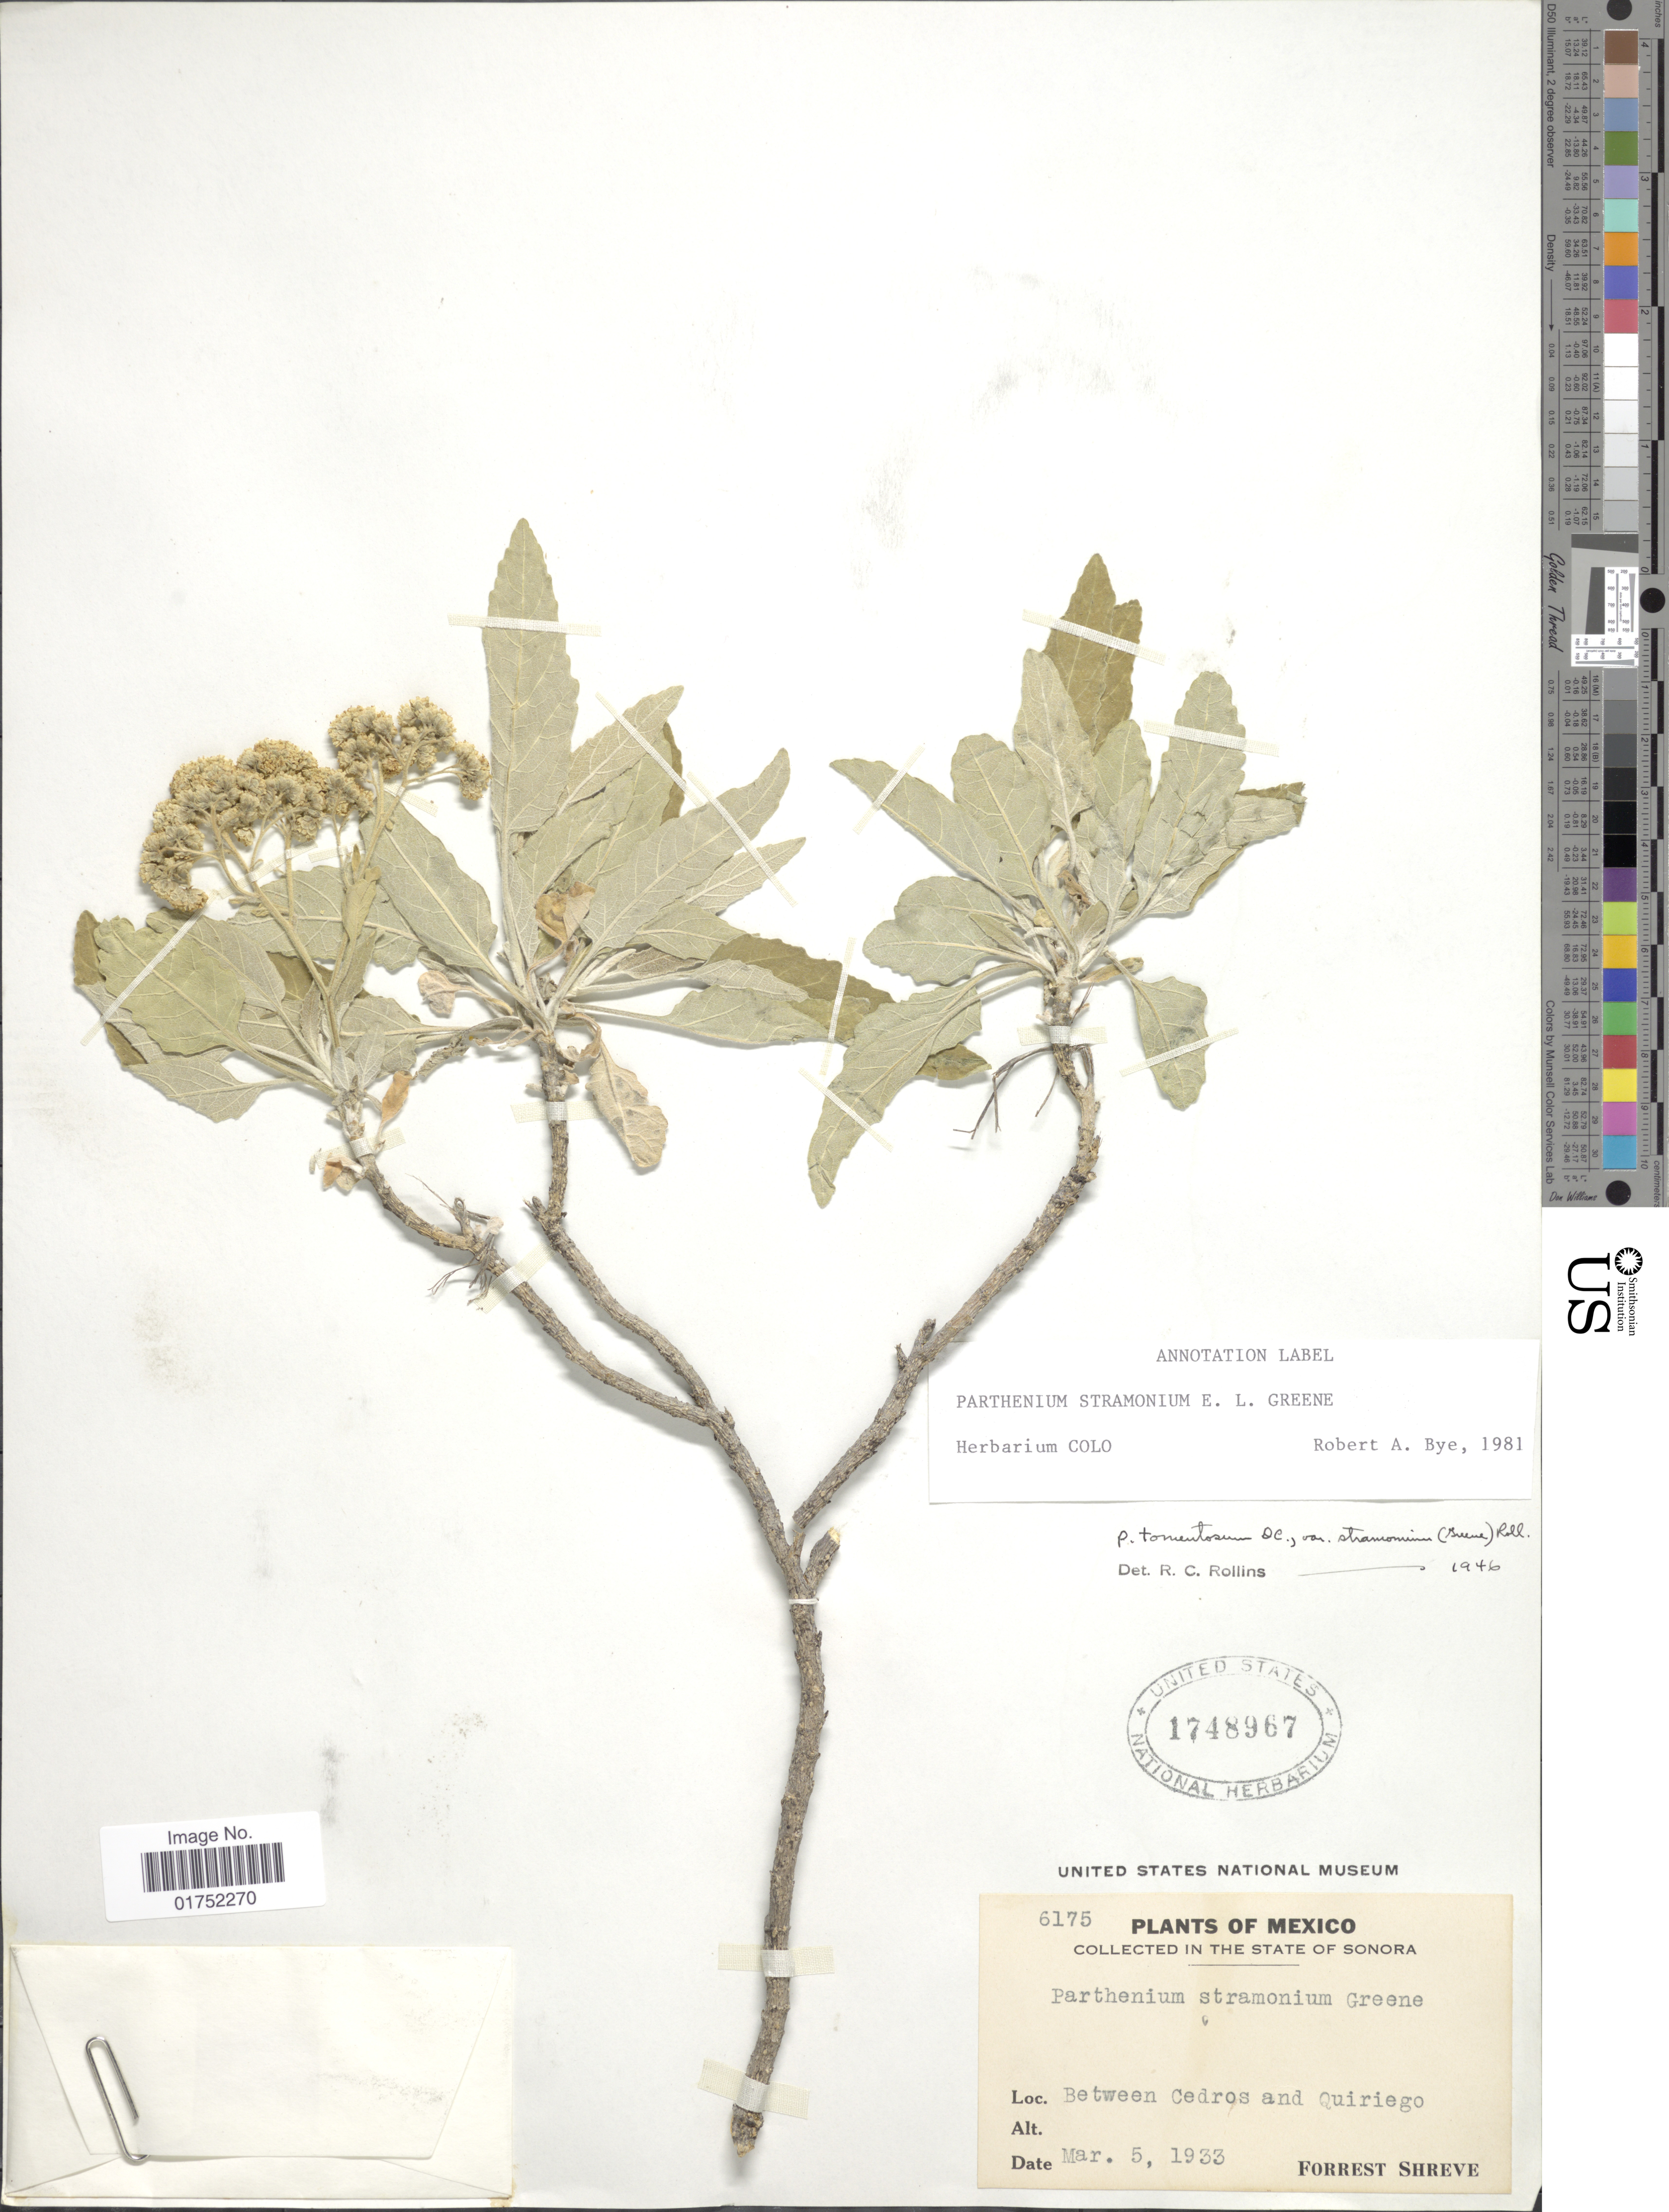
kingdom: Plantae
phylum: Tracheophyta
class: Magnoliopsida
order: Asterales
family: Asteraceae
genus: Parthenium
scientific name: Parthenium stramonium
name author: Greene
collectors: F. Shreve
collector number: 6175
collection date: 1933-03-05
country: Mexico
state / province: Sonora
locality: Between Cedros and Quiriego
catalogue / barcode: US 1748967